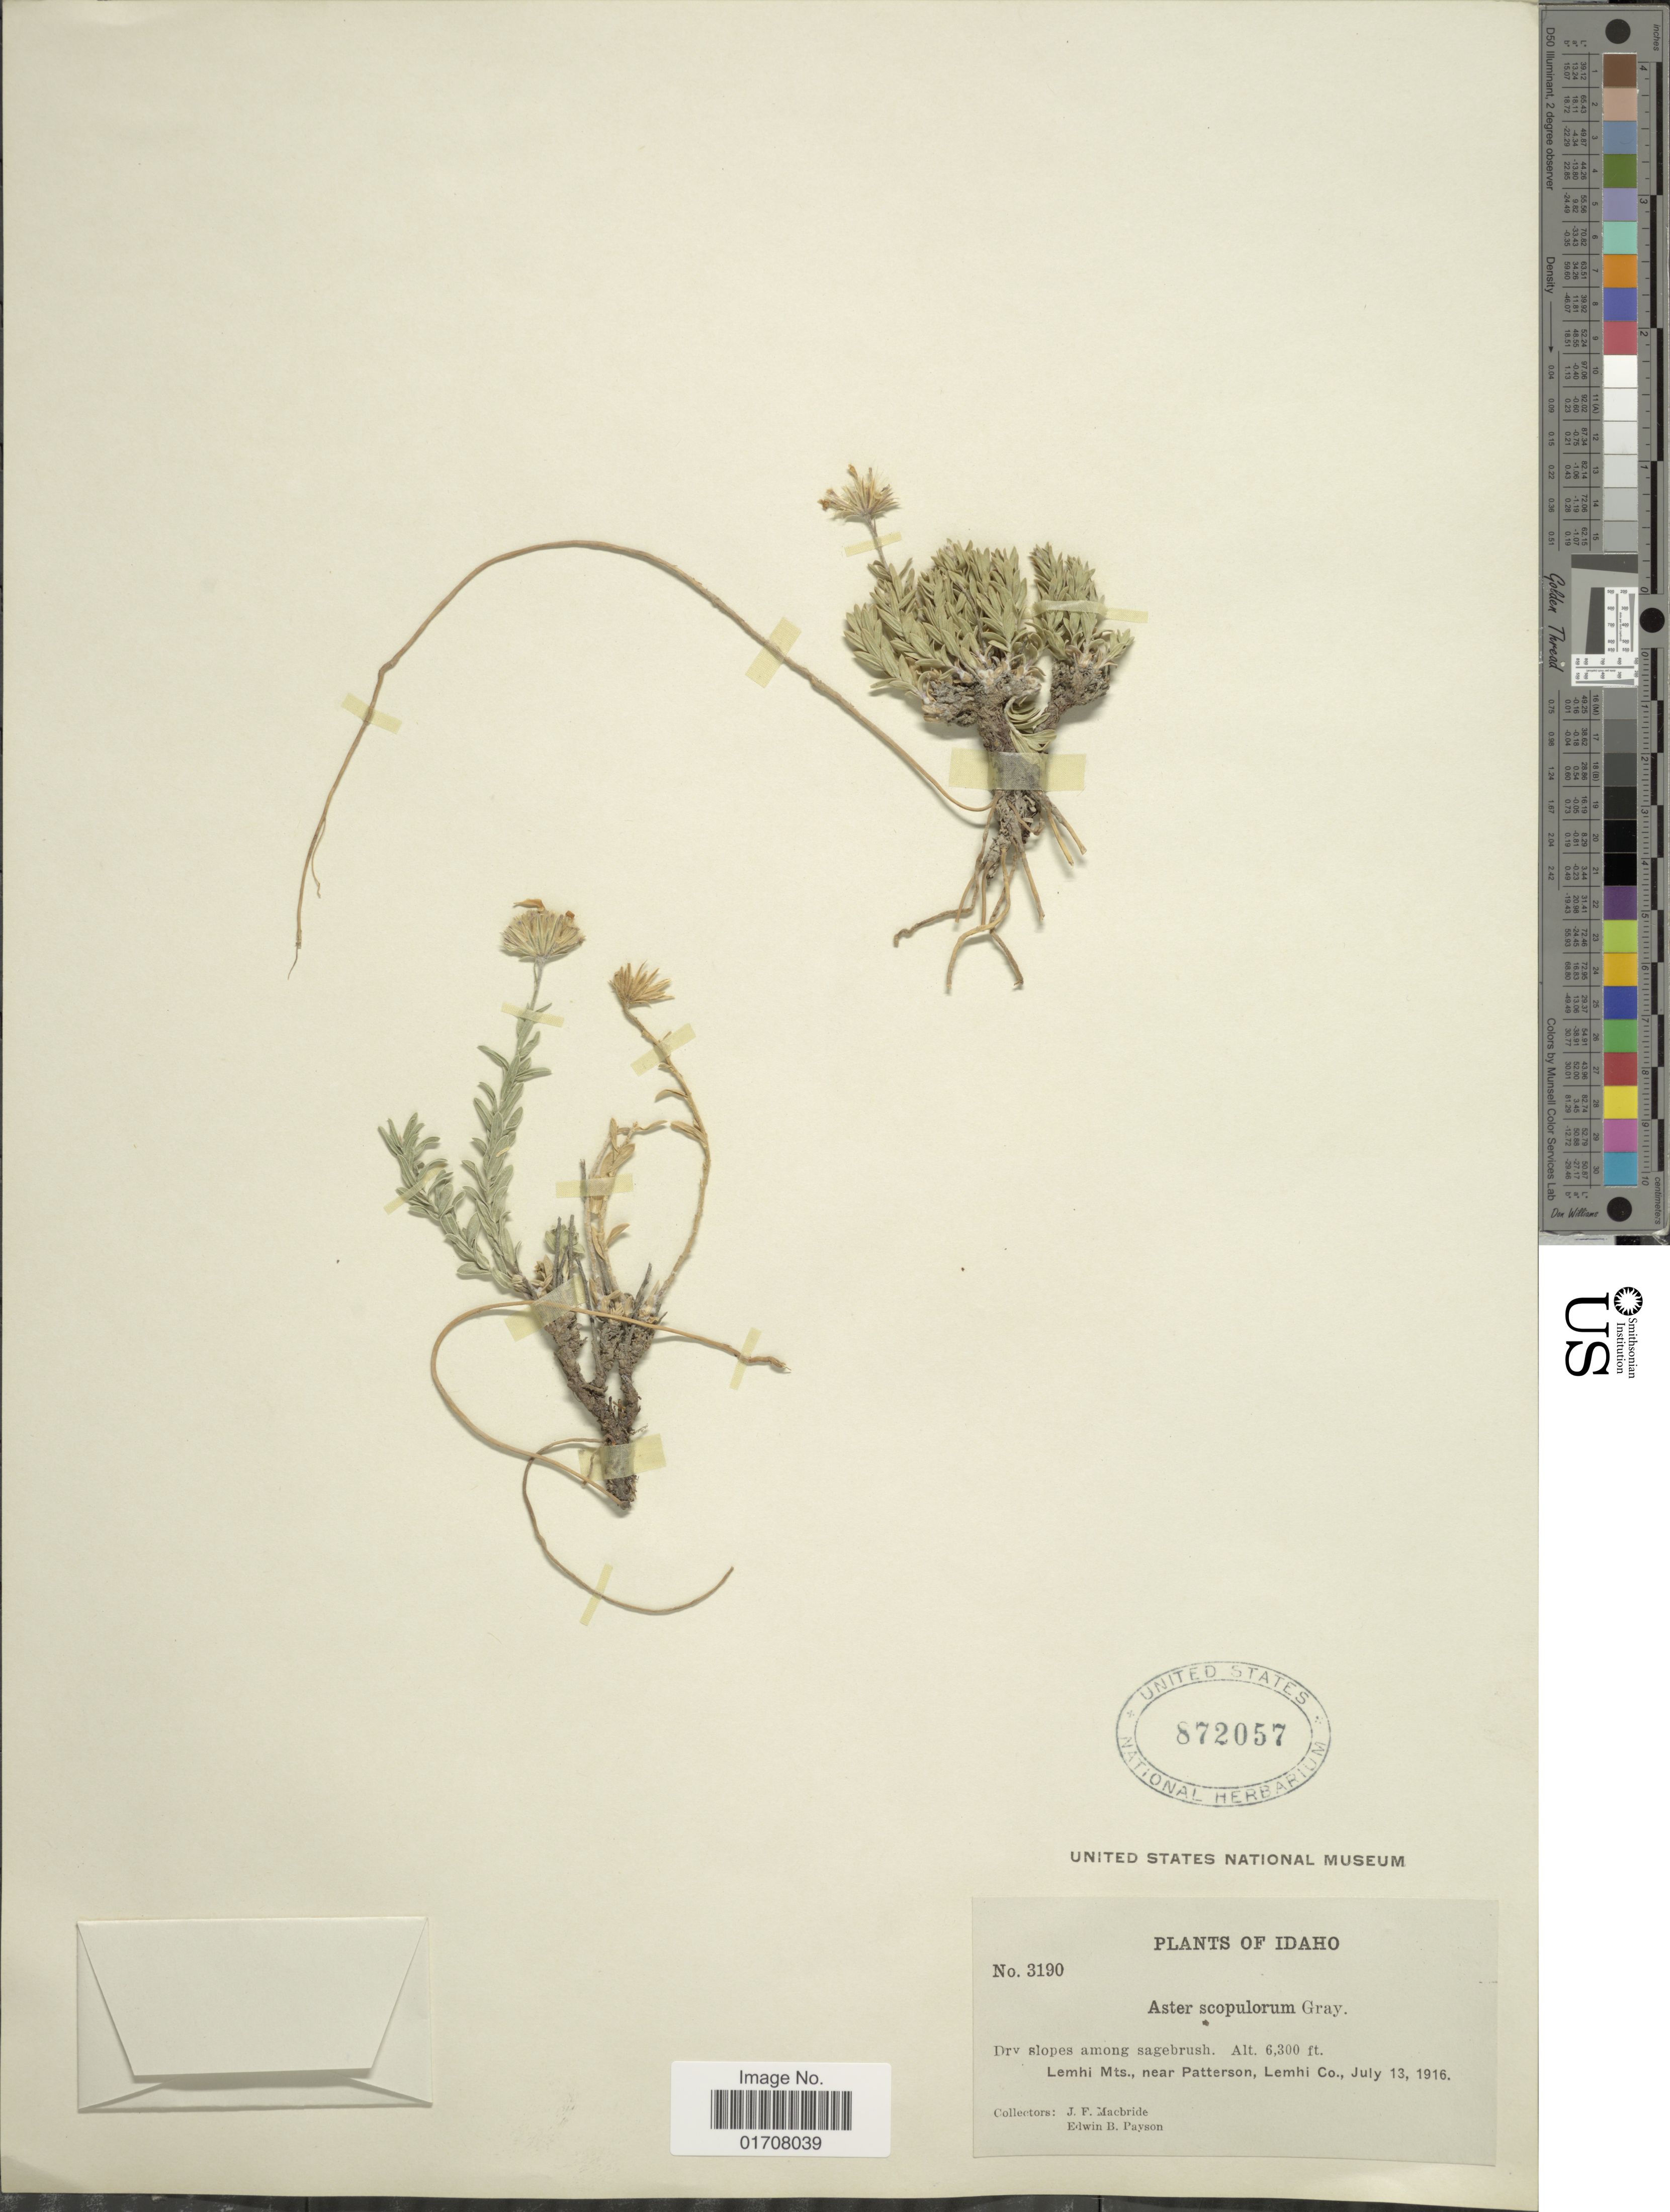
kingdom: Plantae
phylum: Tracheophyta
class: Magnoliopsida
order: Asterales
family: Asteraceae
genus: Ionactis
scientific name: Ionactis alpina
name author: (Nutt.) Greene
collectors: J. F. Macbride & E. B. Payson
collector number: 3190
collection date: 1916-07-13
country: United States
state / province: Idaho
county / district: Lemhi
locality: Dry slopes among sagebrush, Lemhi Mts., near Patterson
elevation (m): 1920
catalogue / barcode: US 872057